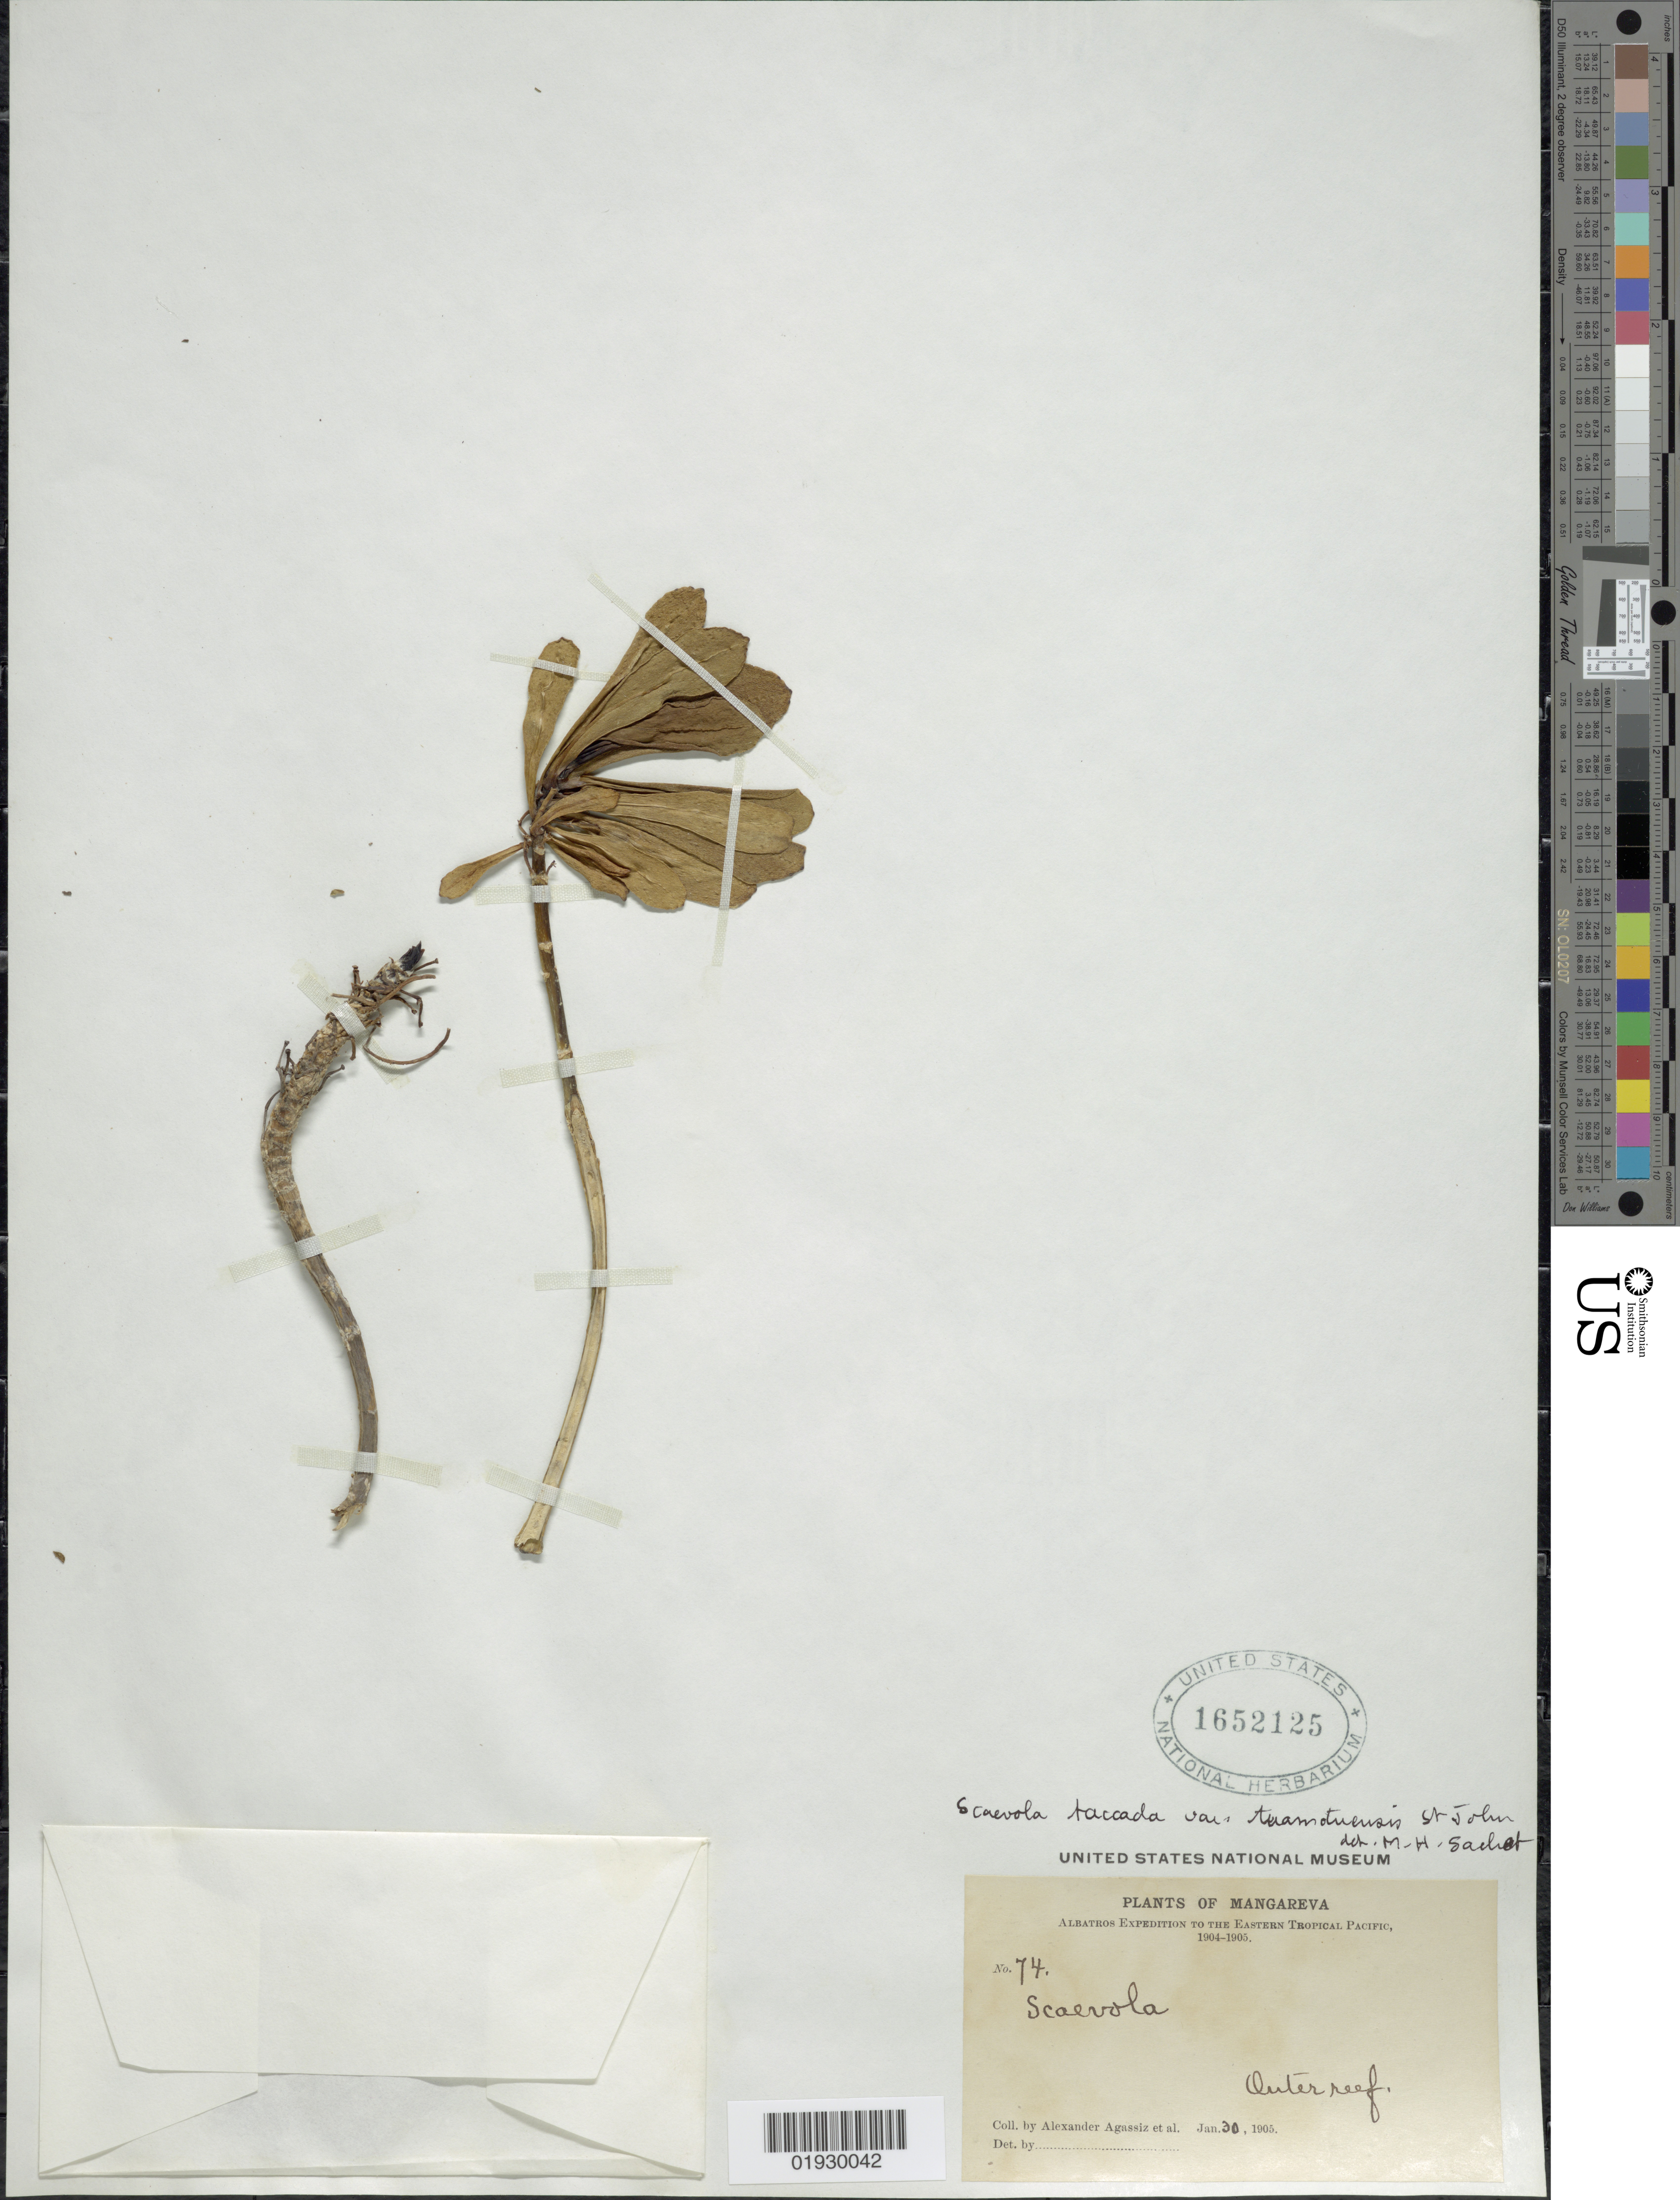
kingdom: Plantae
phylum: Tracheophyta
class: Magnoliopsida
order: Asterales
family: Goodeniaceae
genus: Scaevola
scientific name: Scaevola taccada var. tuamotensis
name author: H. St. John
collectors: A. E. Agassiz & et al.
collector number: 74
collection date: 1905-01-30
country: French Polynesia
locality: Mangareva, to the Eastern Tropical Pacific, Outer Reef.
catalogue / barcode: US 1652125